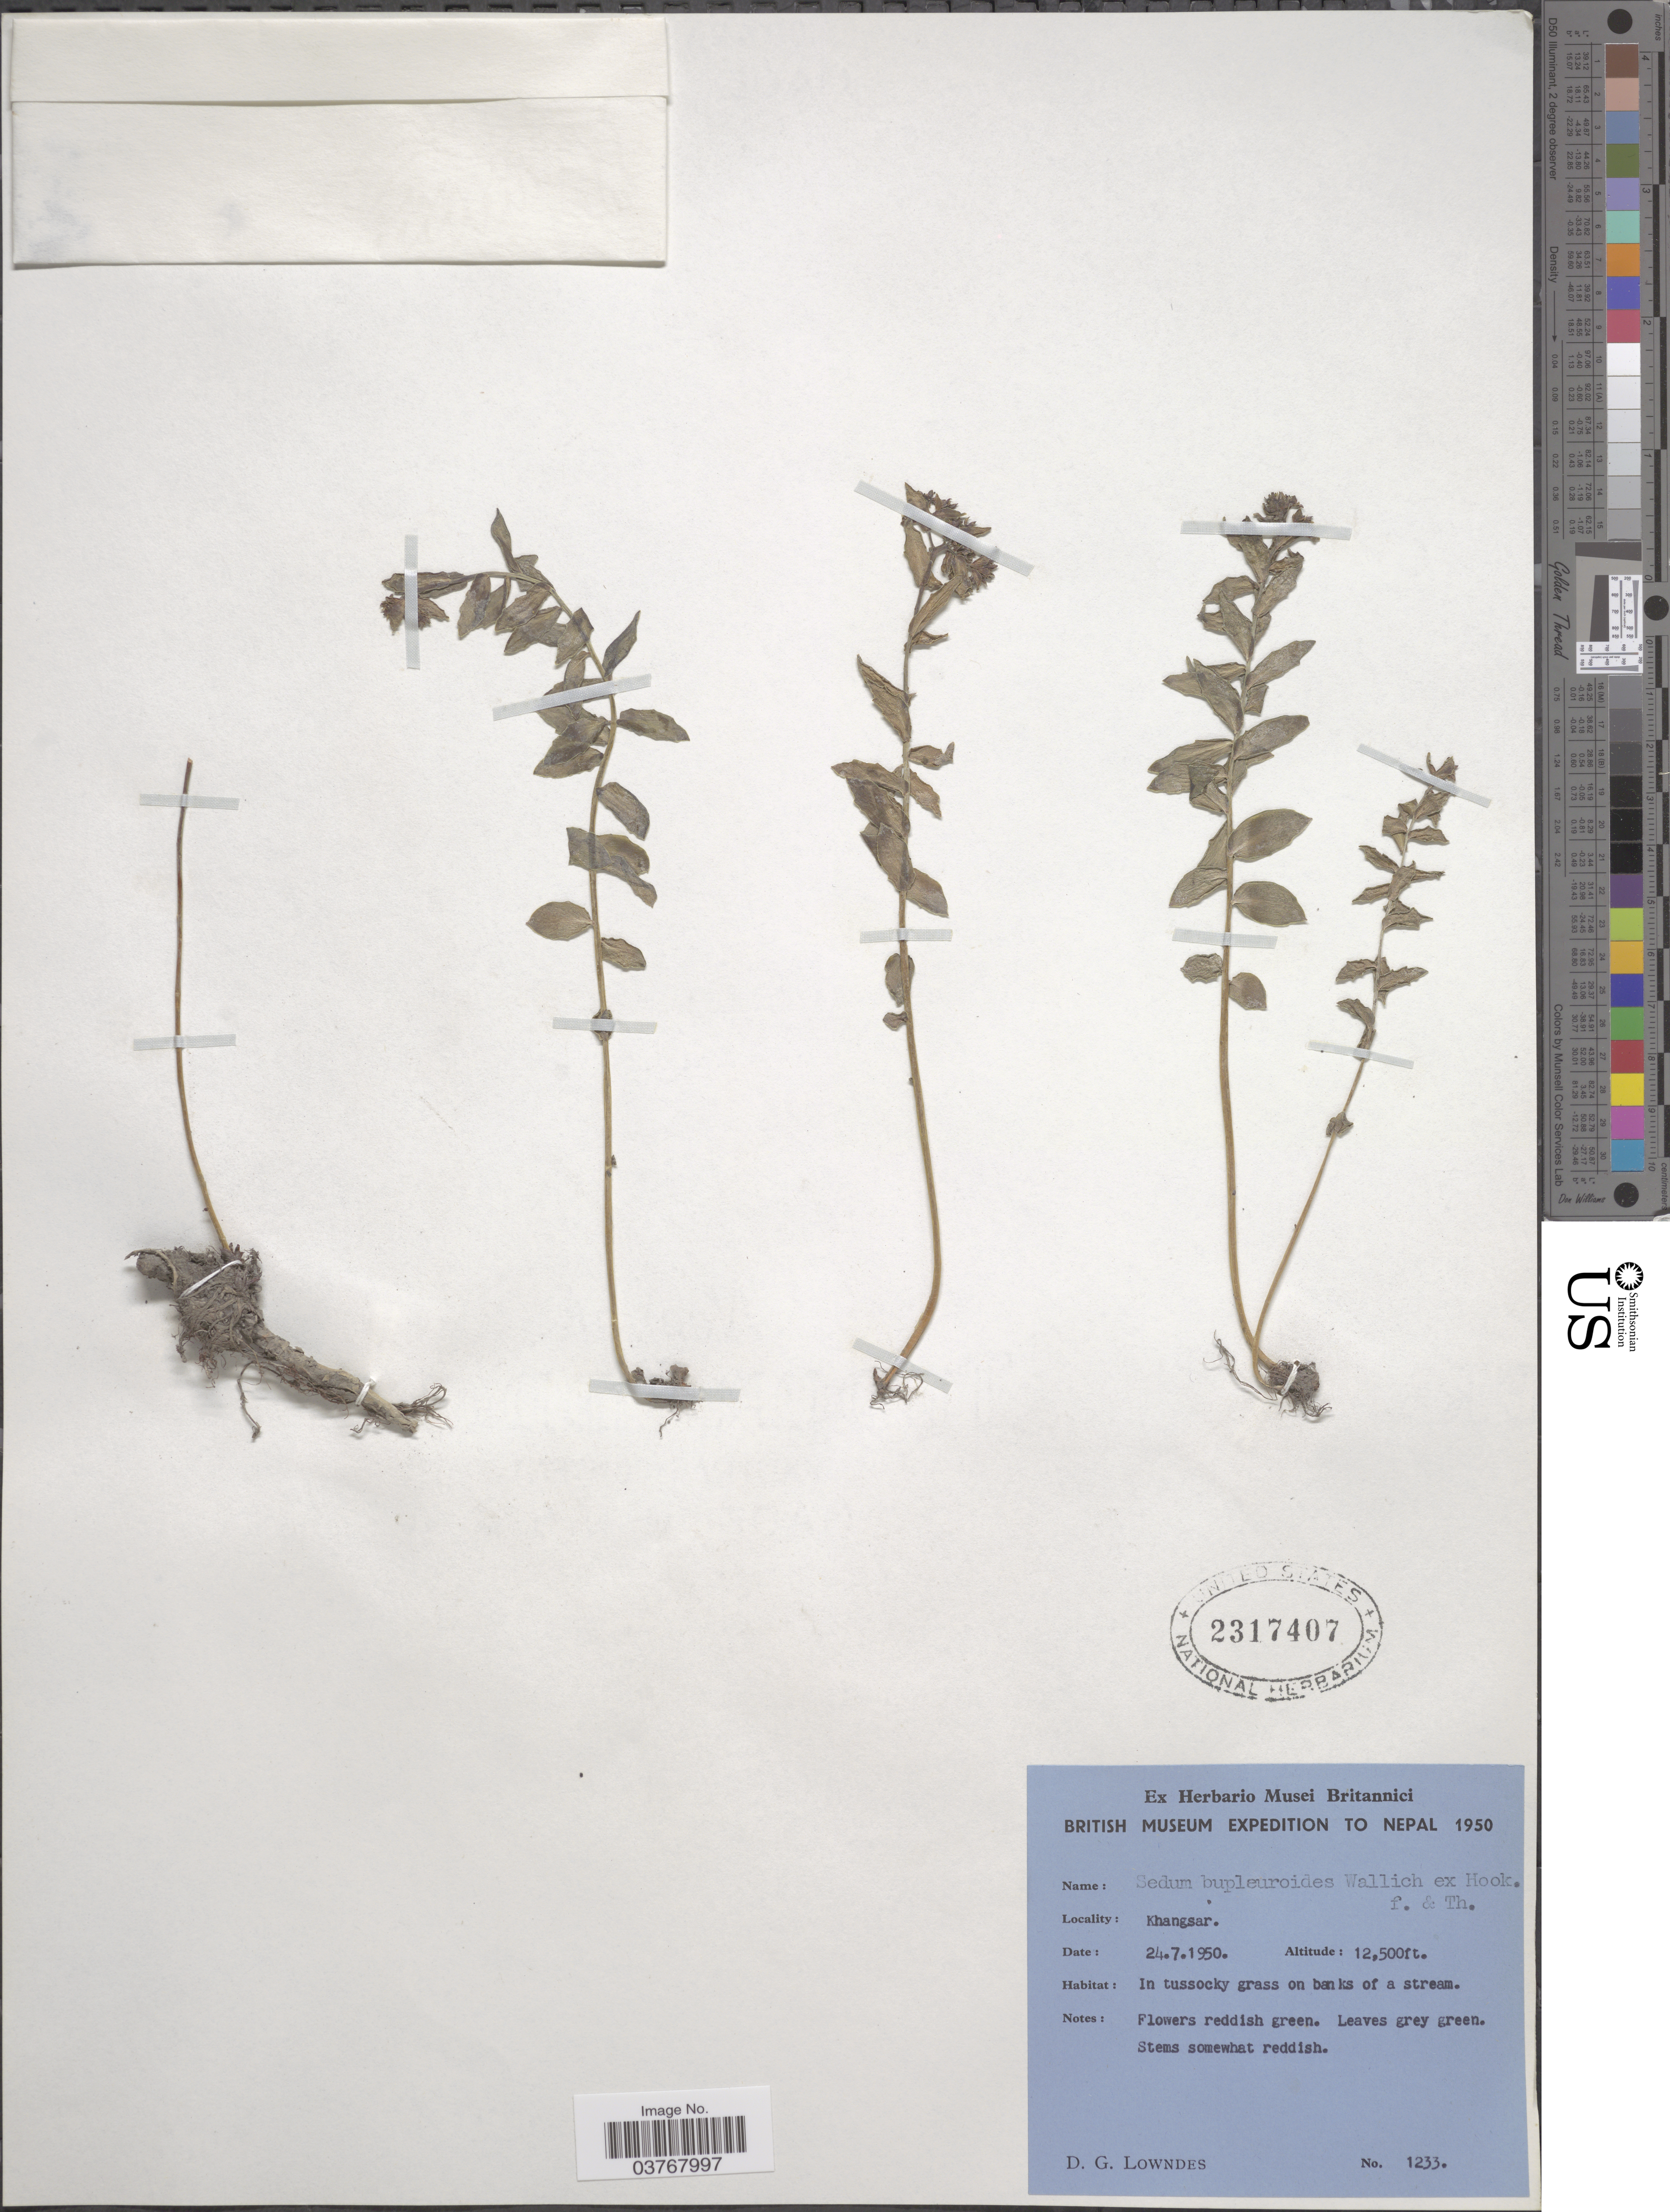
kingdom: Plantae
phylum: Tracheophyta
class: Magnoliopsida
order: Saxifragales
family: Crassulaceae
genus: Rhodiola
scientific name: Rhodiola bupleuroides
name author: (Wall. ex Hook. f.) Thomson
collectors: D. Lowndes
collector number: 1233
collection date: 1950-07-24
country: Nepal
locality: Nepal. Khangsar.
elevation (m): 3810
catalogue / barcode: US 2317407